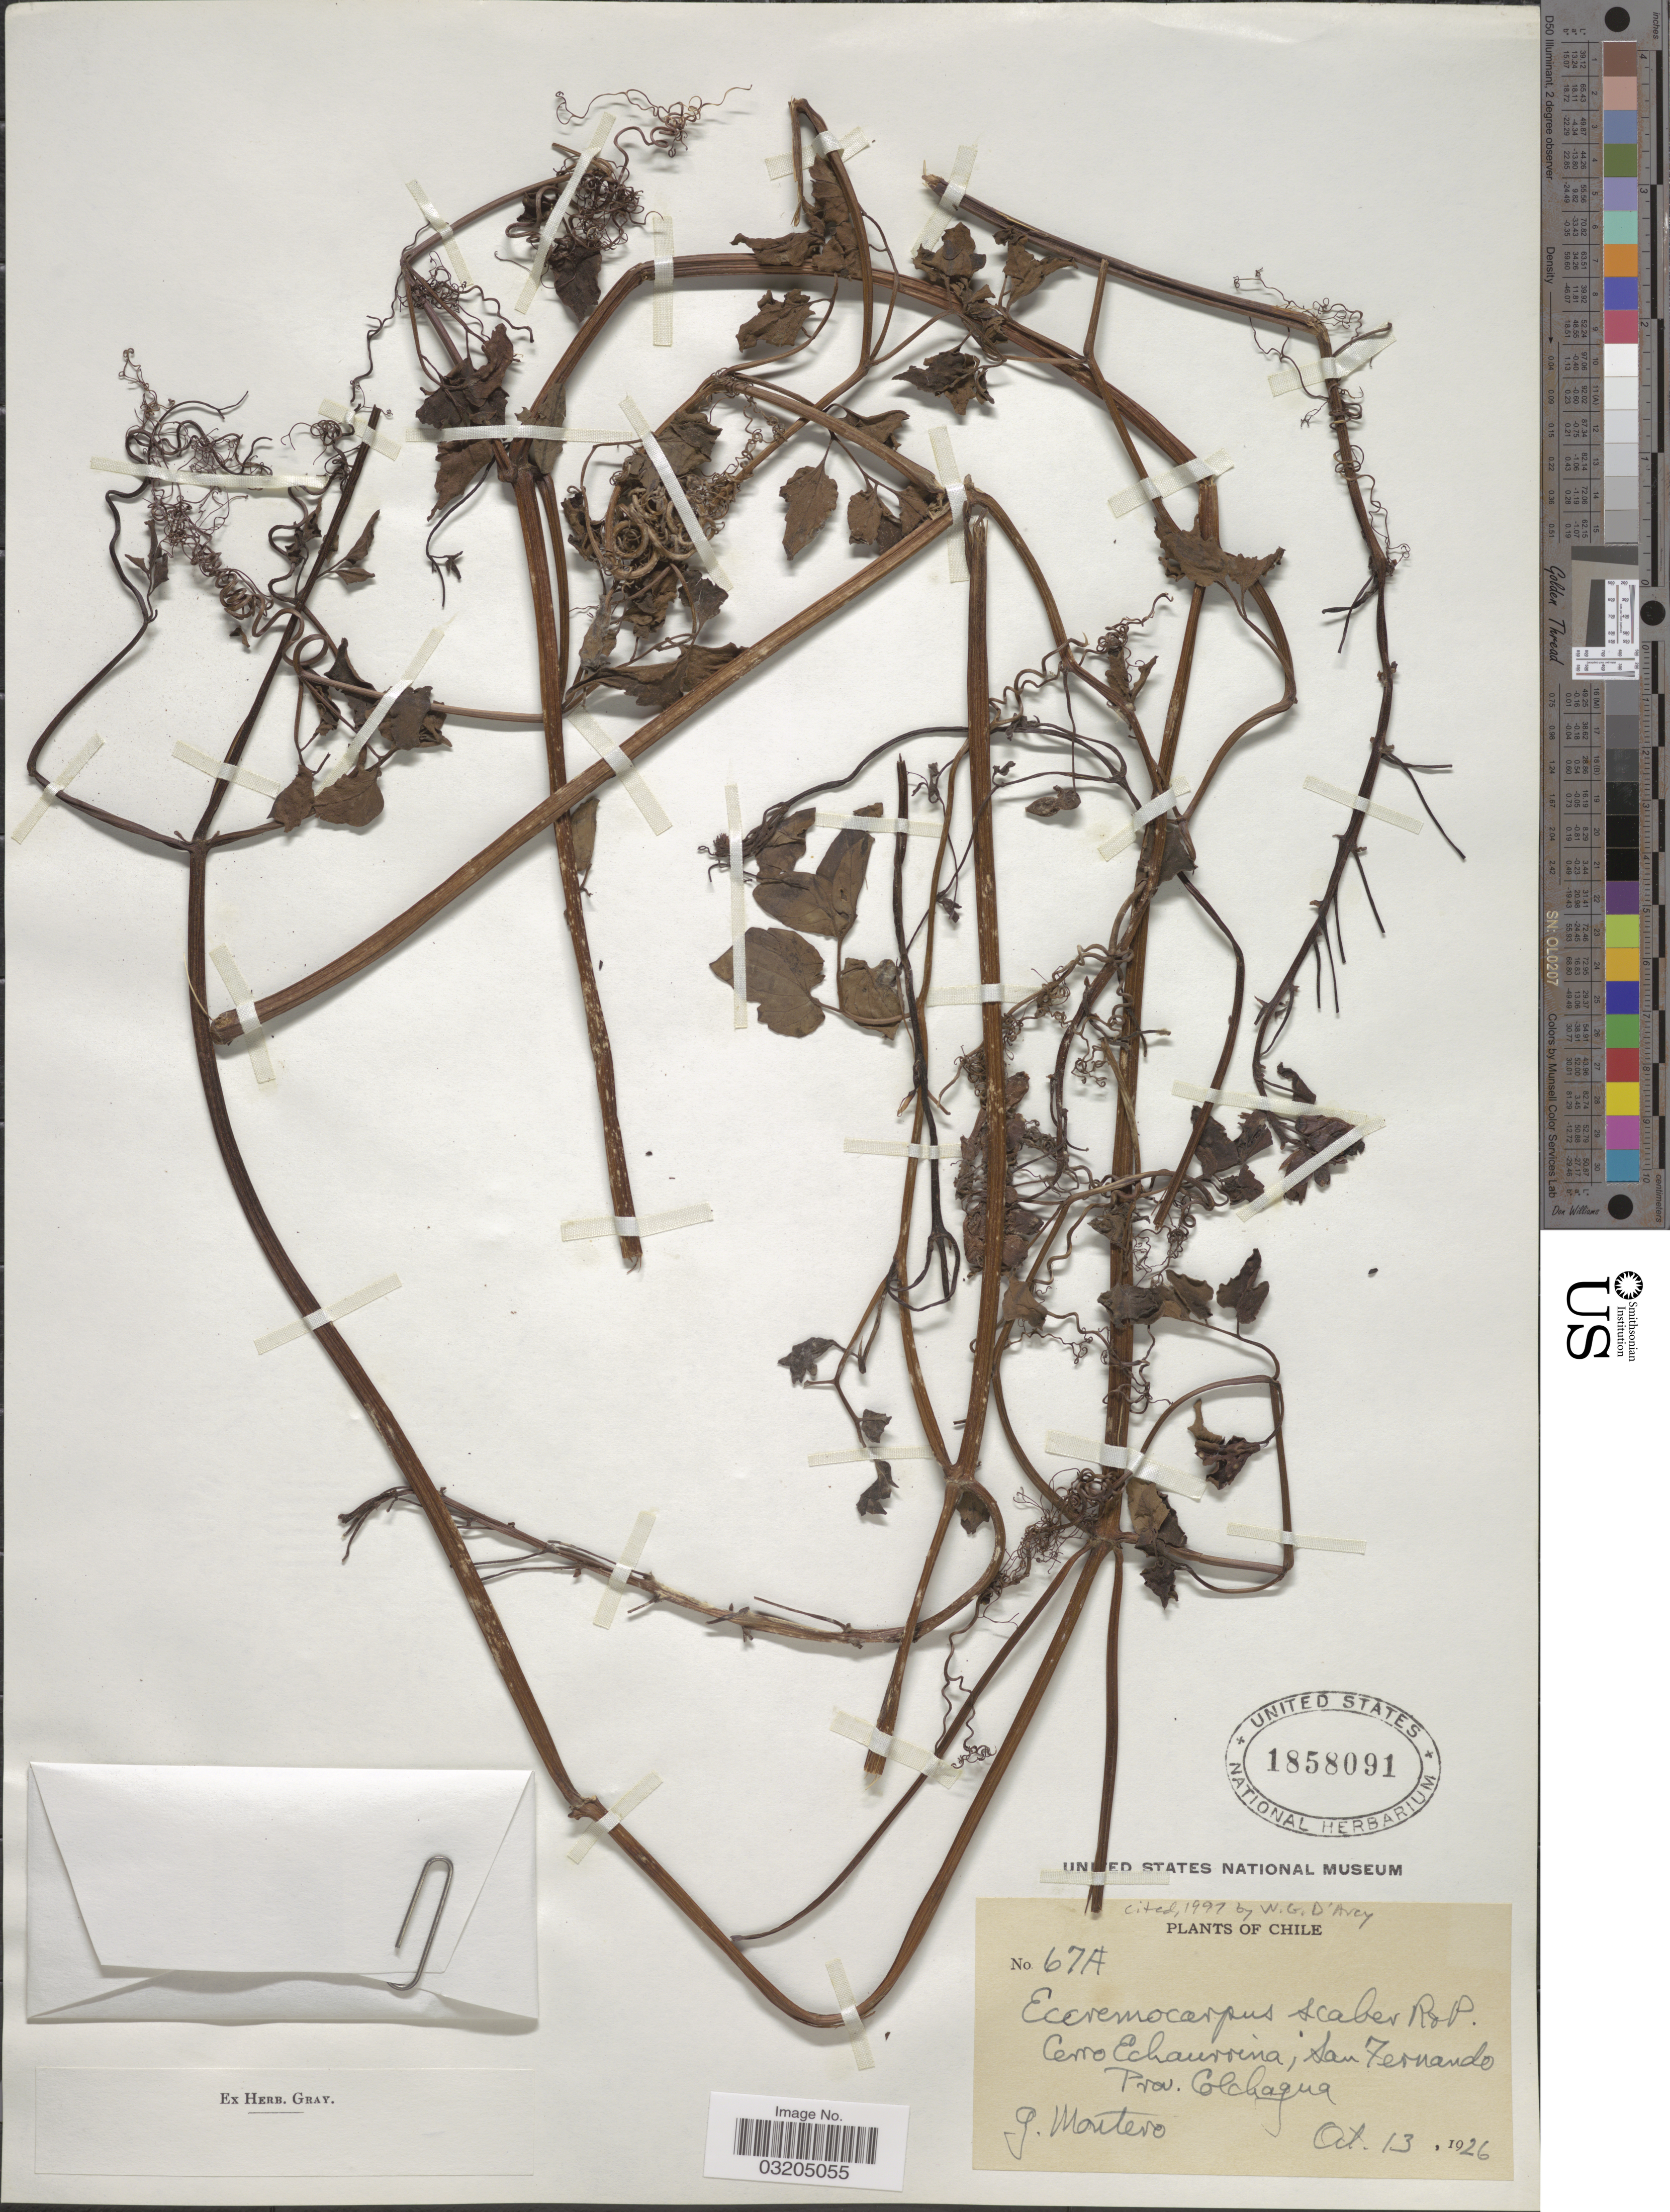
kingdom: Plantae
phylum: Tracheophyta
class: Magnoliopsida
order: Lamiales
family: Bignoniaceae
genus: Eccremocarpus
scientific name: Eccremocarpus scaber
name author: Ruiz & Pav.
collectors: G. Montero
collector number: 67A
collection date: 1926-10-13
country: Chile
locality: Cerro Echaurrina, San Fernando Prov. Colchagua.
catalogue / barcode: US 1858091